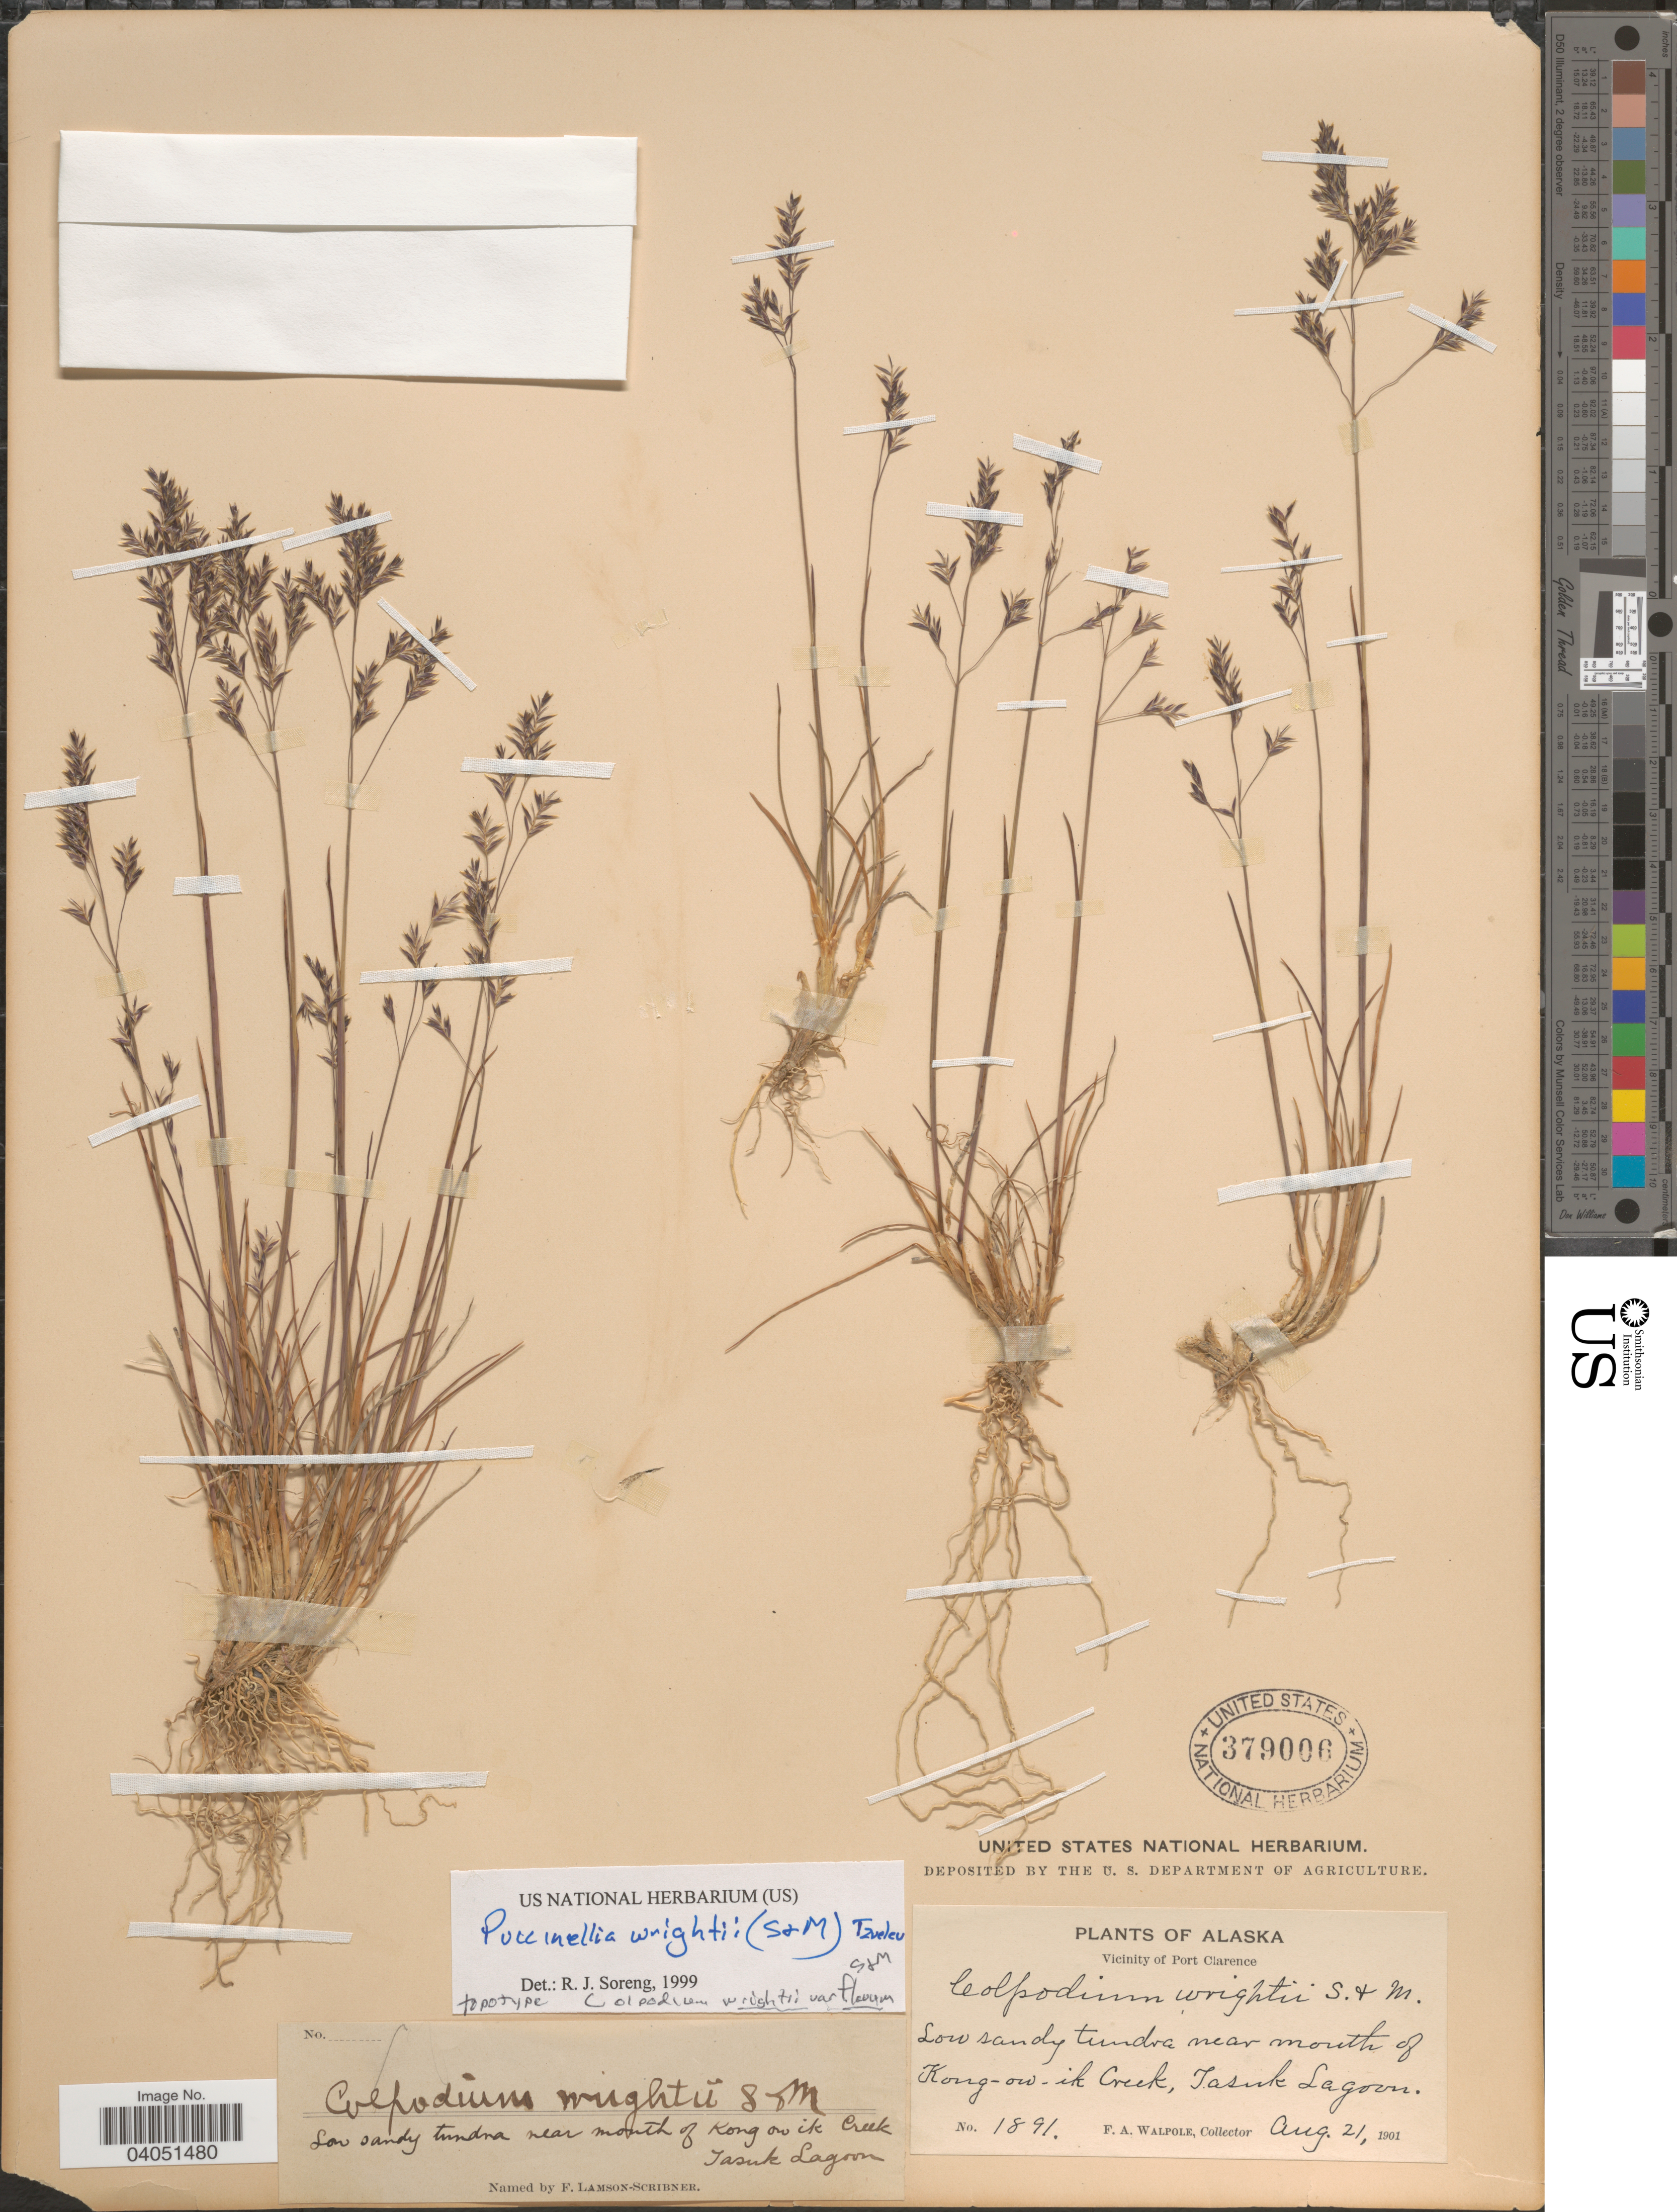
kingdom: Plantae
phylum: Tracheophyta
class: Liliopsida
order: Poales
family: Poaceae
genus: Puccinellia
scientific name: Puccinellia wrightii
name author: (Scribn. & Merr.) Tzvelev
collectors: F. Walpole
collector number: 1891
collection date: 1901-08-21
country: United States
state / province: Alaska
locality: Vicinity of Port Clarence. Low sandy tundra near mouth of Kong-ow-ik Creek, Tasuk Lagoon.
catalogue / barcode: US 379006